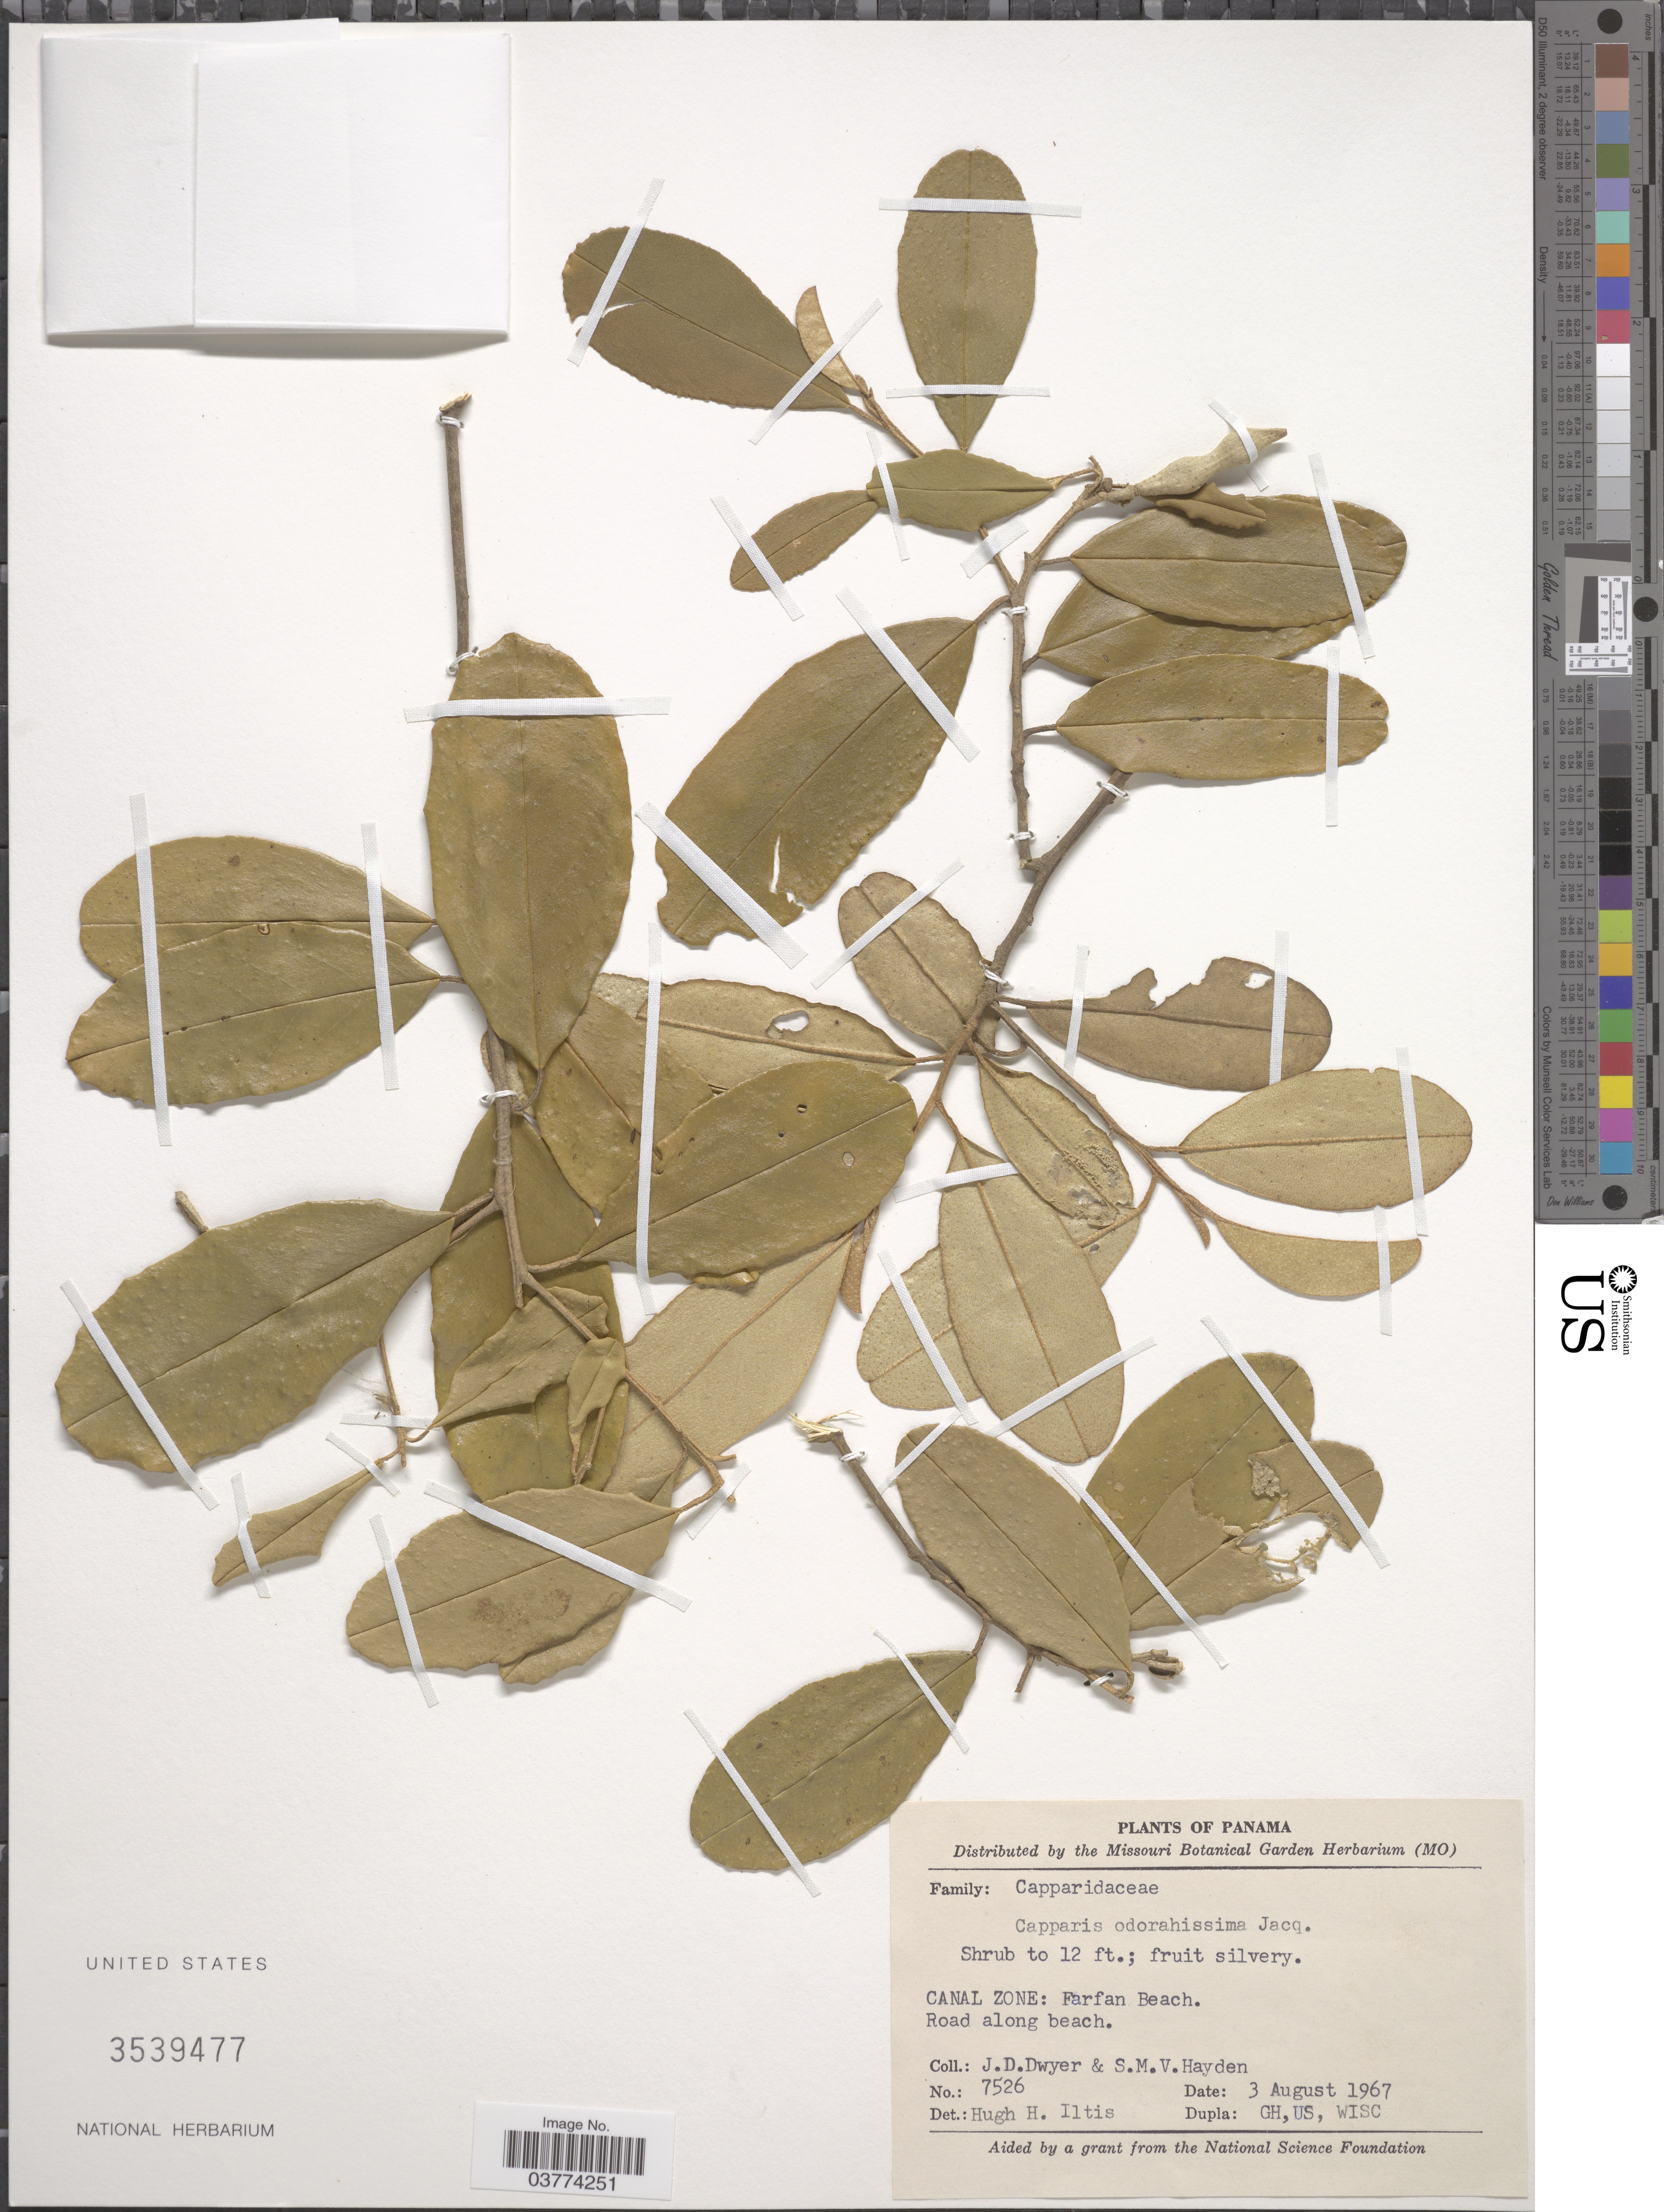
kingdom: Plantae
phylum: Tracheophyta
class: Magnoliopsida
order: Brassicales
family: Capparaceae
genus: Quadrella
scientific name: Quadrella odoratissima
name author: (Jacq.) Hutch.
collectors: J. D. Dwyer & S. M. Hayden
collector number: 7526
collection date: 1967-08-03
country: Panama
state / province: Colón / Panamá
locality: Canal Zone: Farfan Beach. Road along beach.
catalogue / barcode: US 3539477